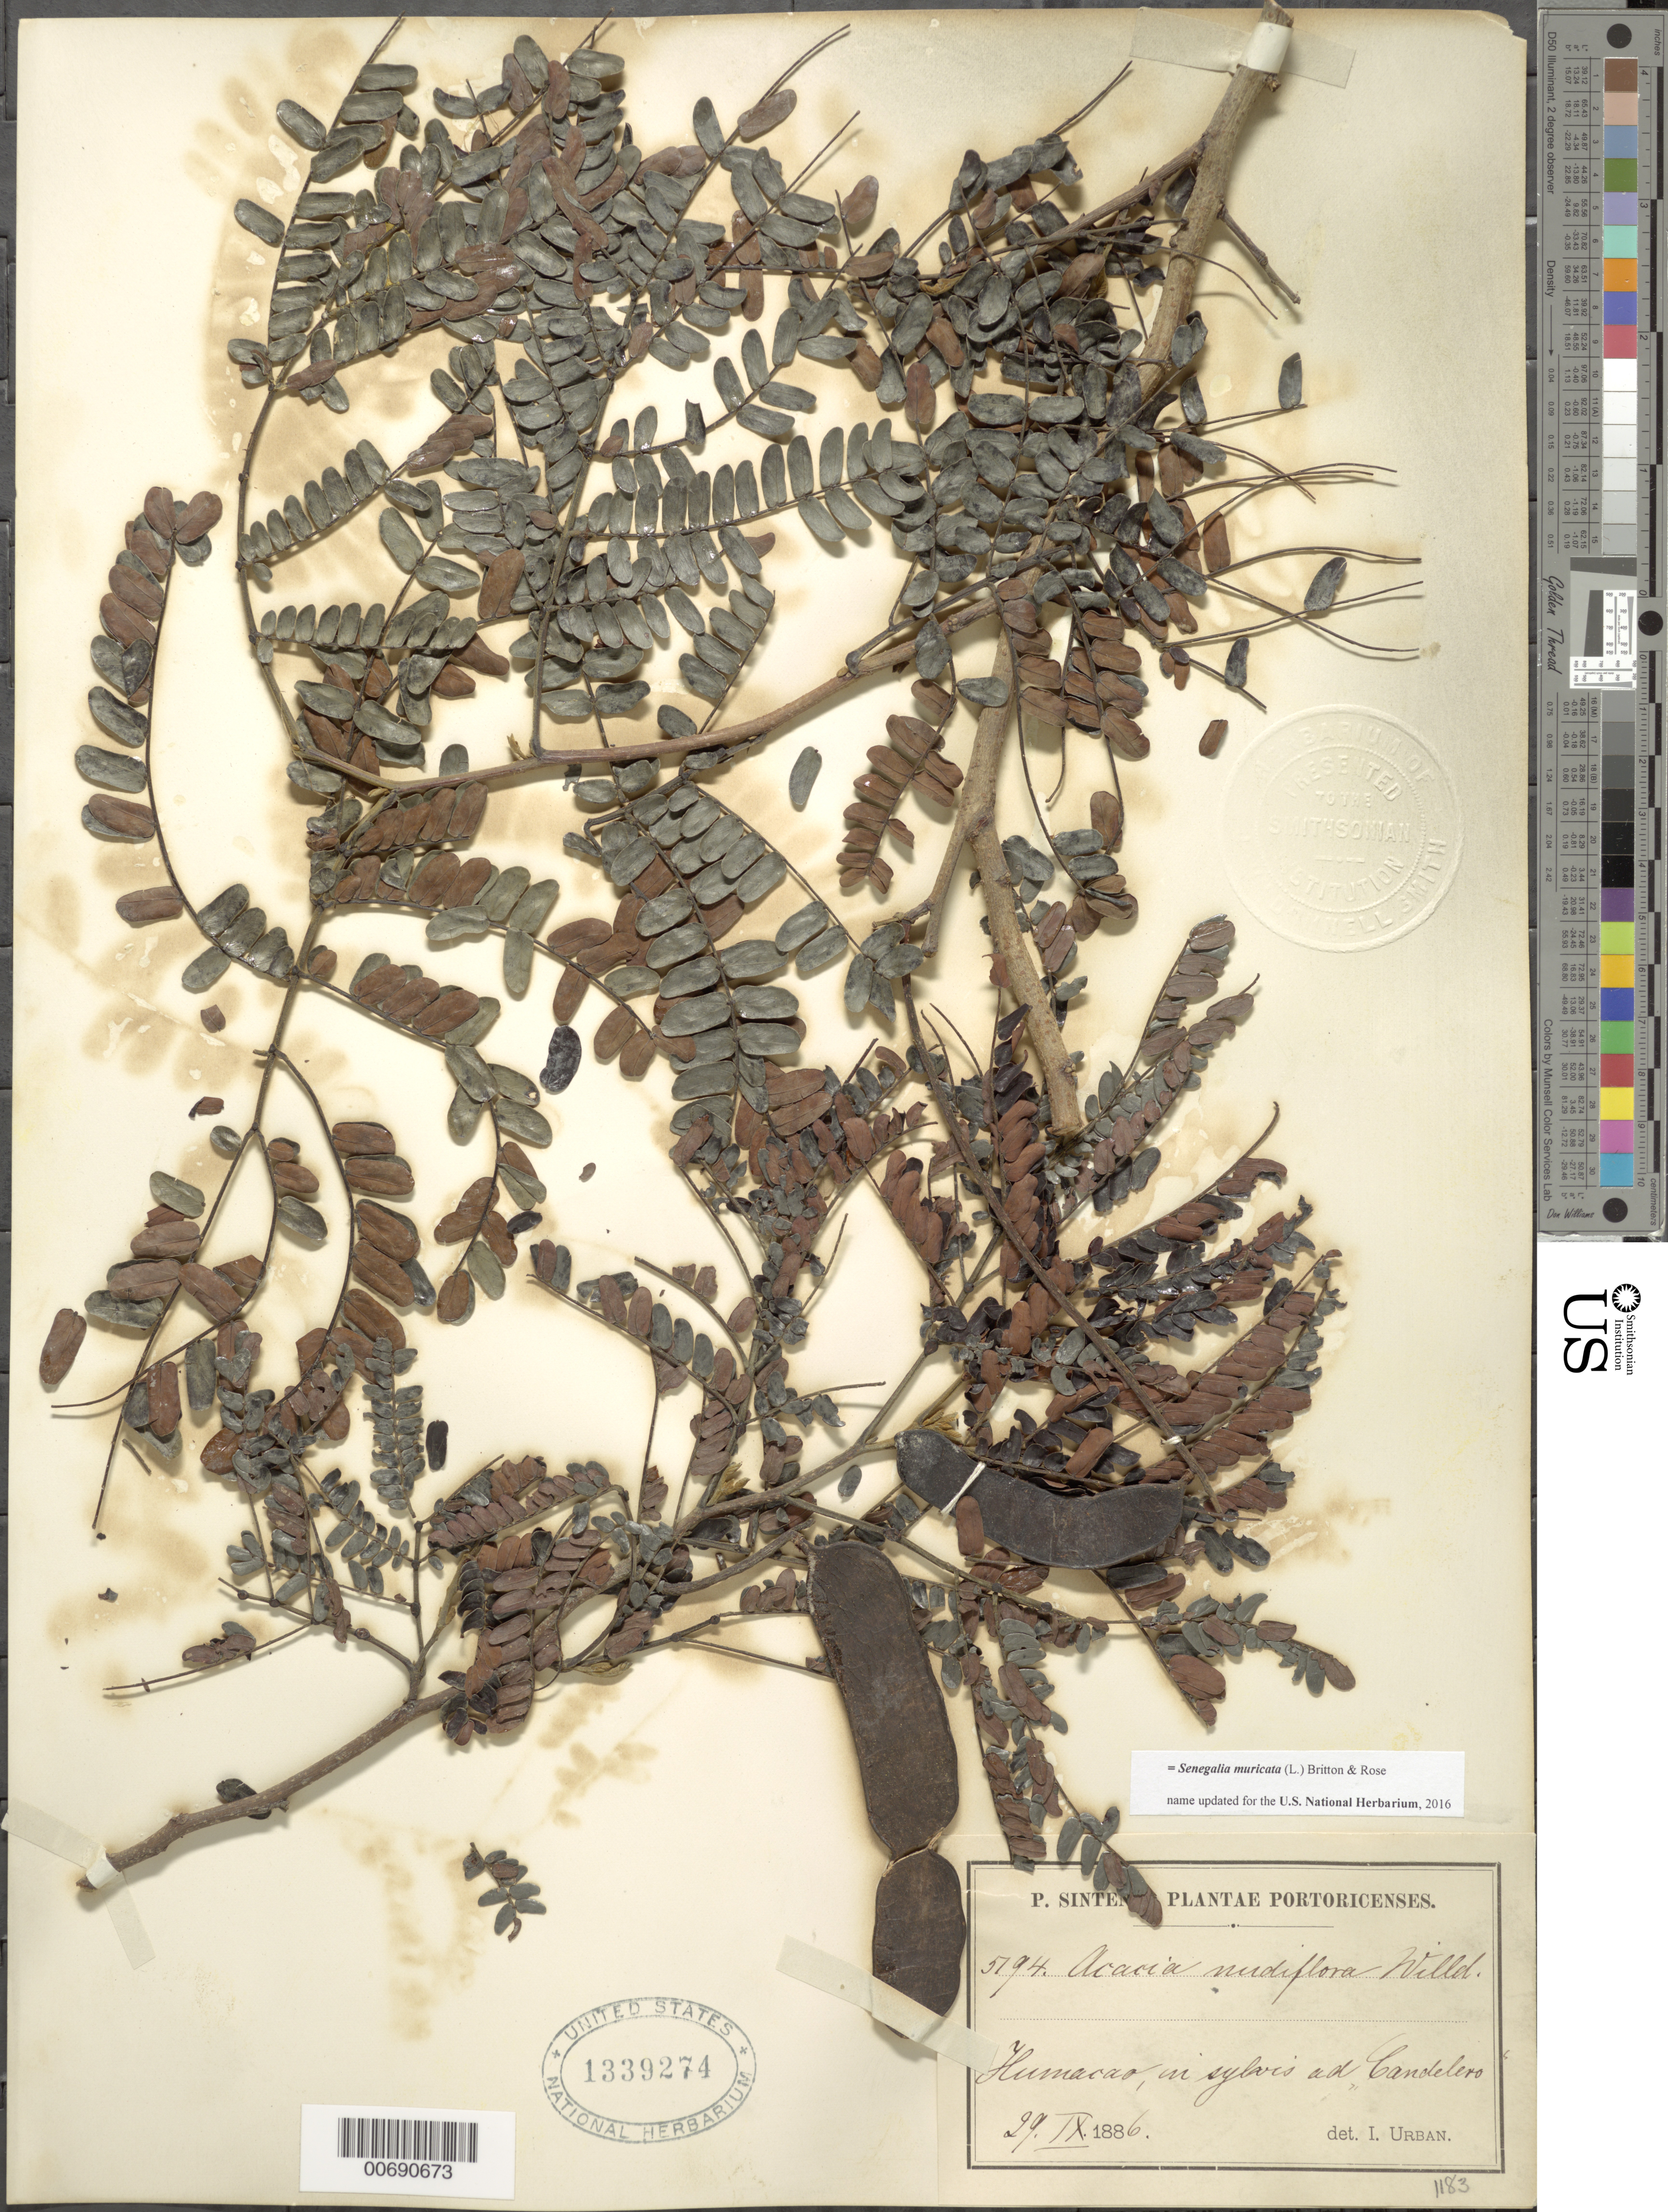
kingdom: Plantae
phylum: Tracheophyta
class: Magnoliopsida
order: Fabales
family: Fabaceae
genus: Parasenegalia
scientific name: Parasenegalia muricata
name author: (L.) Seigler & Ebinger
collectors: P. Sintenis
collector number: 5194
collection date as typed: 29 Sep 1886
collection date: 1886-09-29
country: Puerto Rico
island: Greater Antilles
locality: Humacao.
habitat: in sylvis ad Candelero.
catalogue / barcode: US 1339274